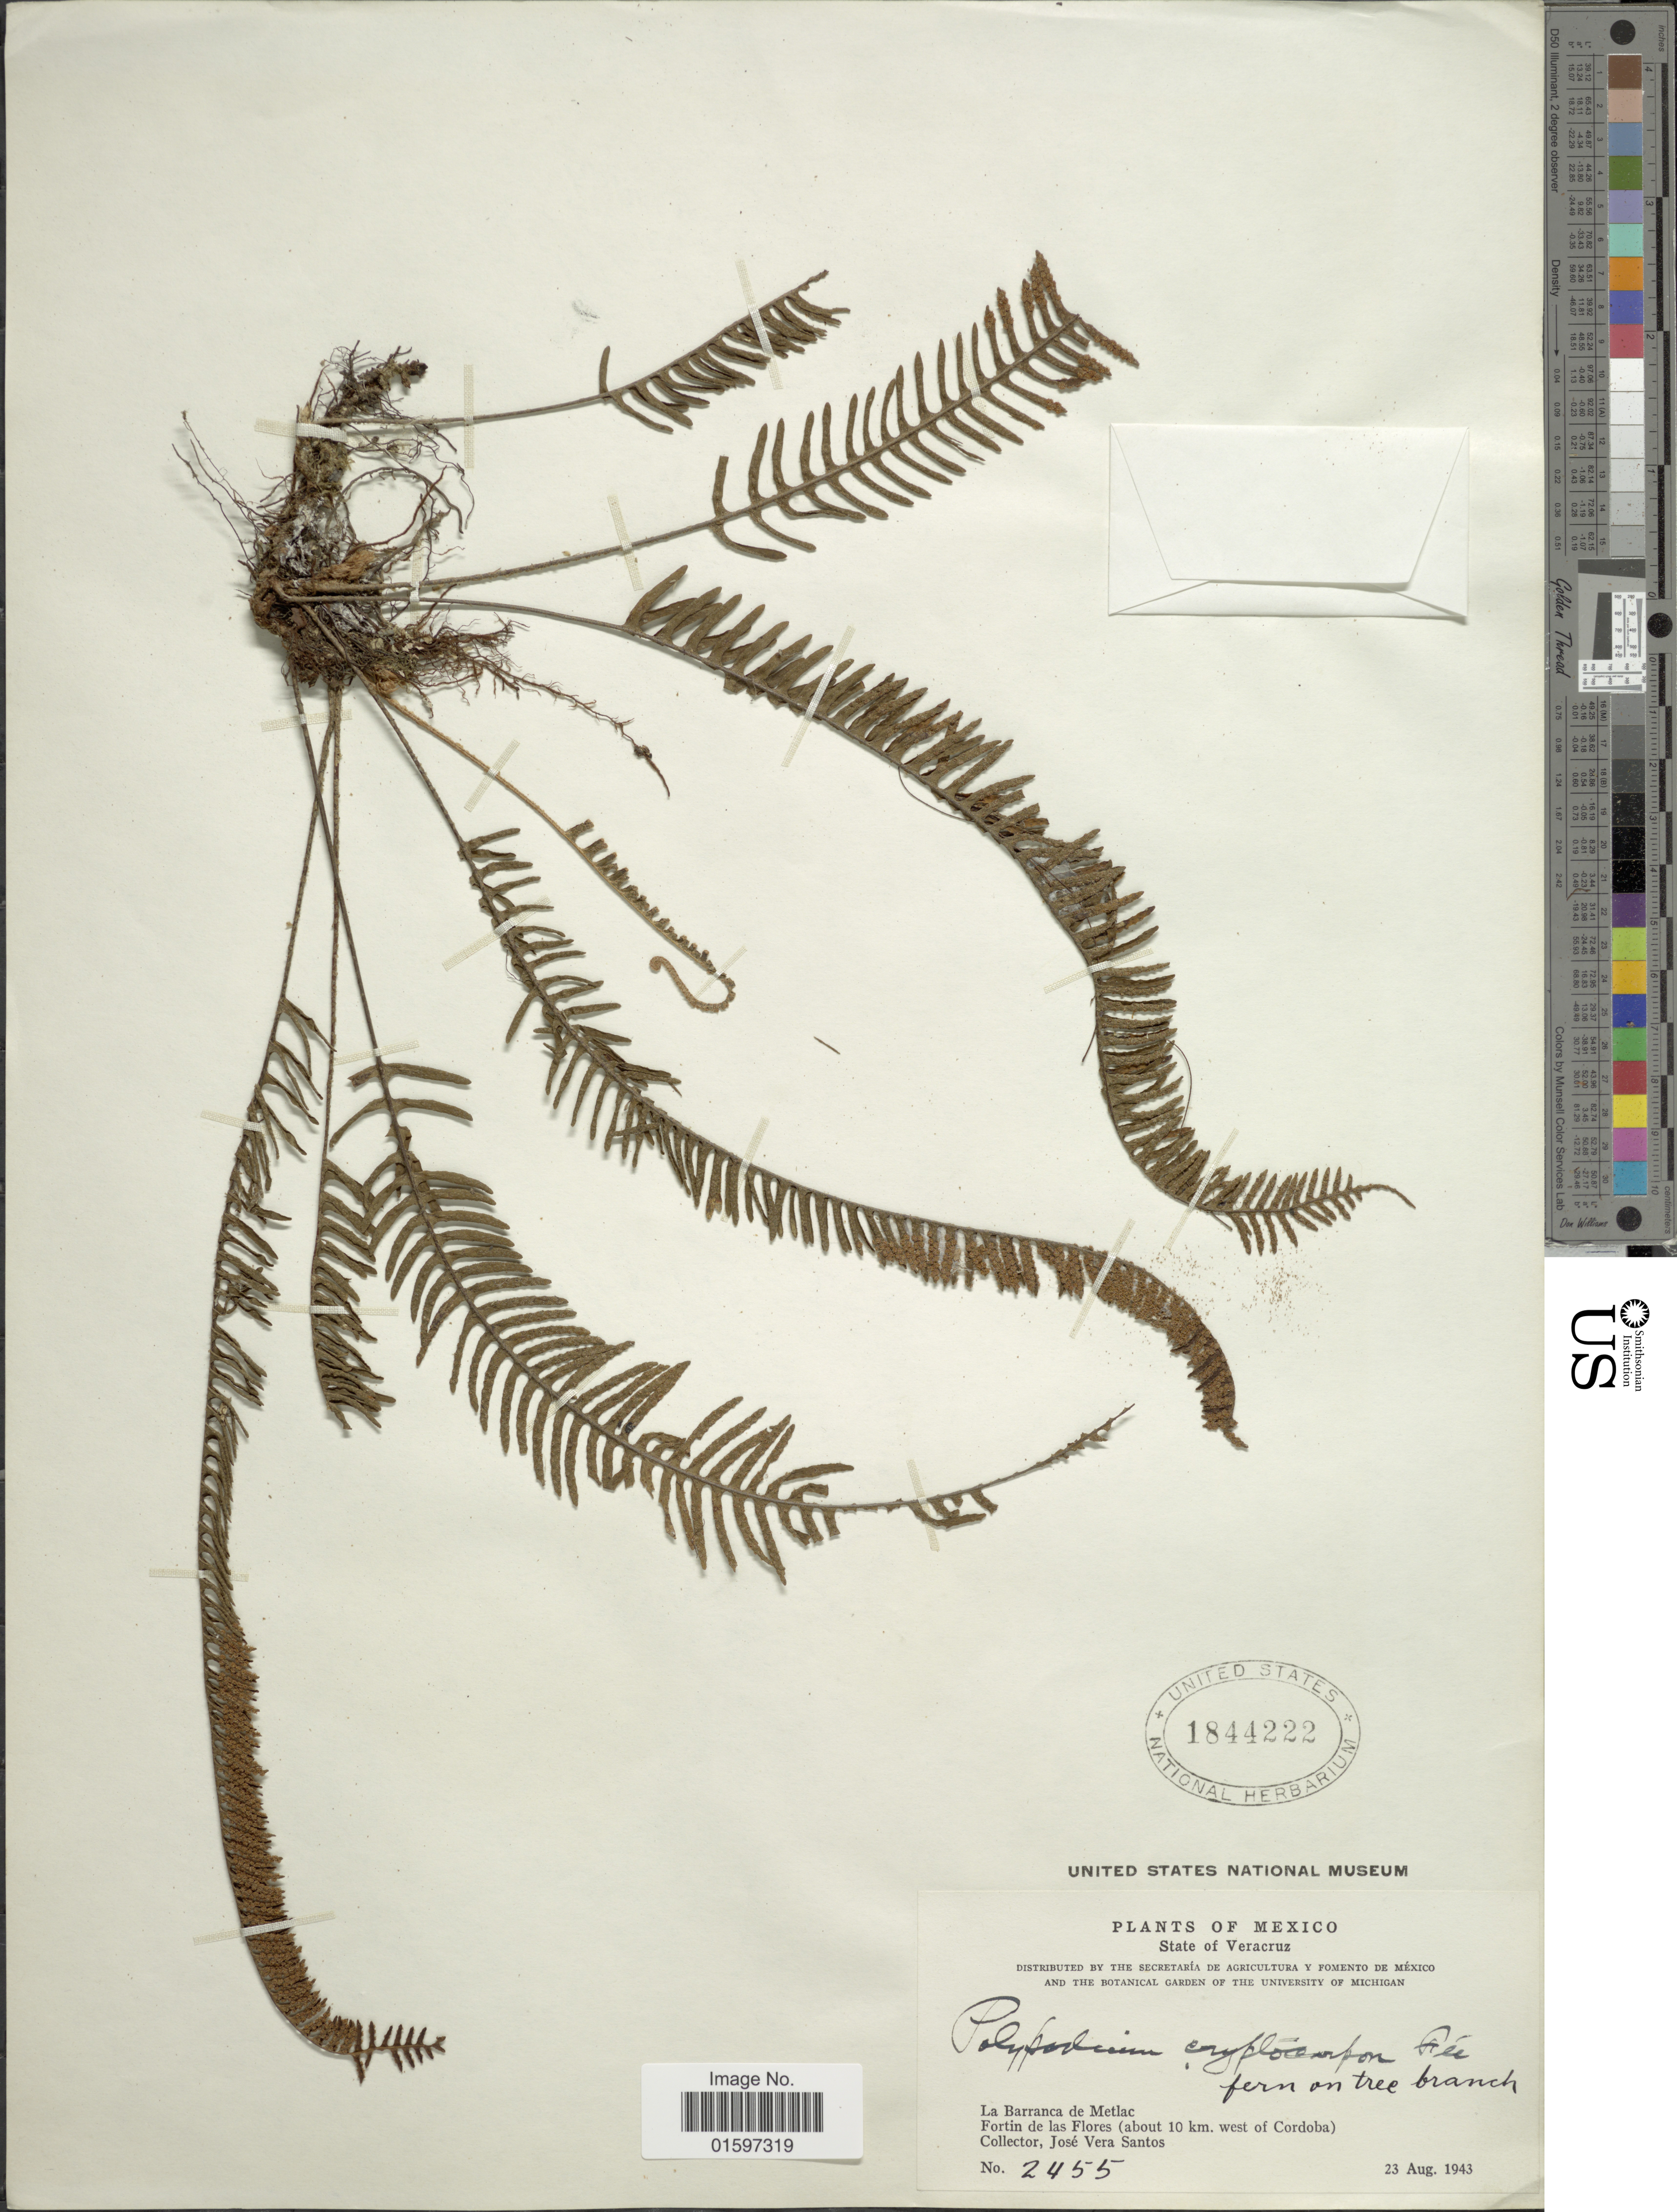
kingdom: Plantae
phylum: Tracheophyta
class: Polypodiopsida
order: Polypodiales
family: Polypodiaceae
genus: Pleopeltis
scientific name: Pleopeltis cryptocarpa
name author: (Fée) A.R. Sm. & Tejero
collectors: J. V. Santos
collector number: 2455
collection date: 1943-08-23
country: Mexico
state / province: Veracruz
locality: Mexico, State of Veracruz, La Barranca de Metlac, Fortin de las Flores (about 10 km. west of Cordoba)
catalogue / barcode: US 1844222